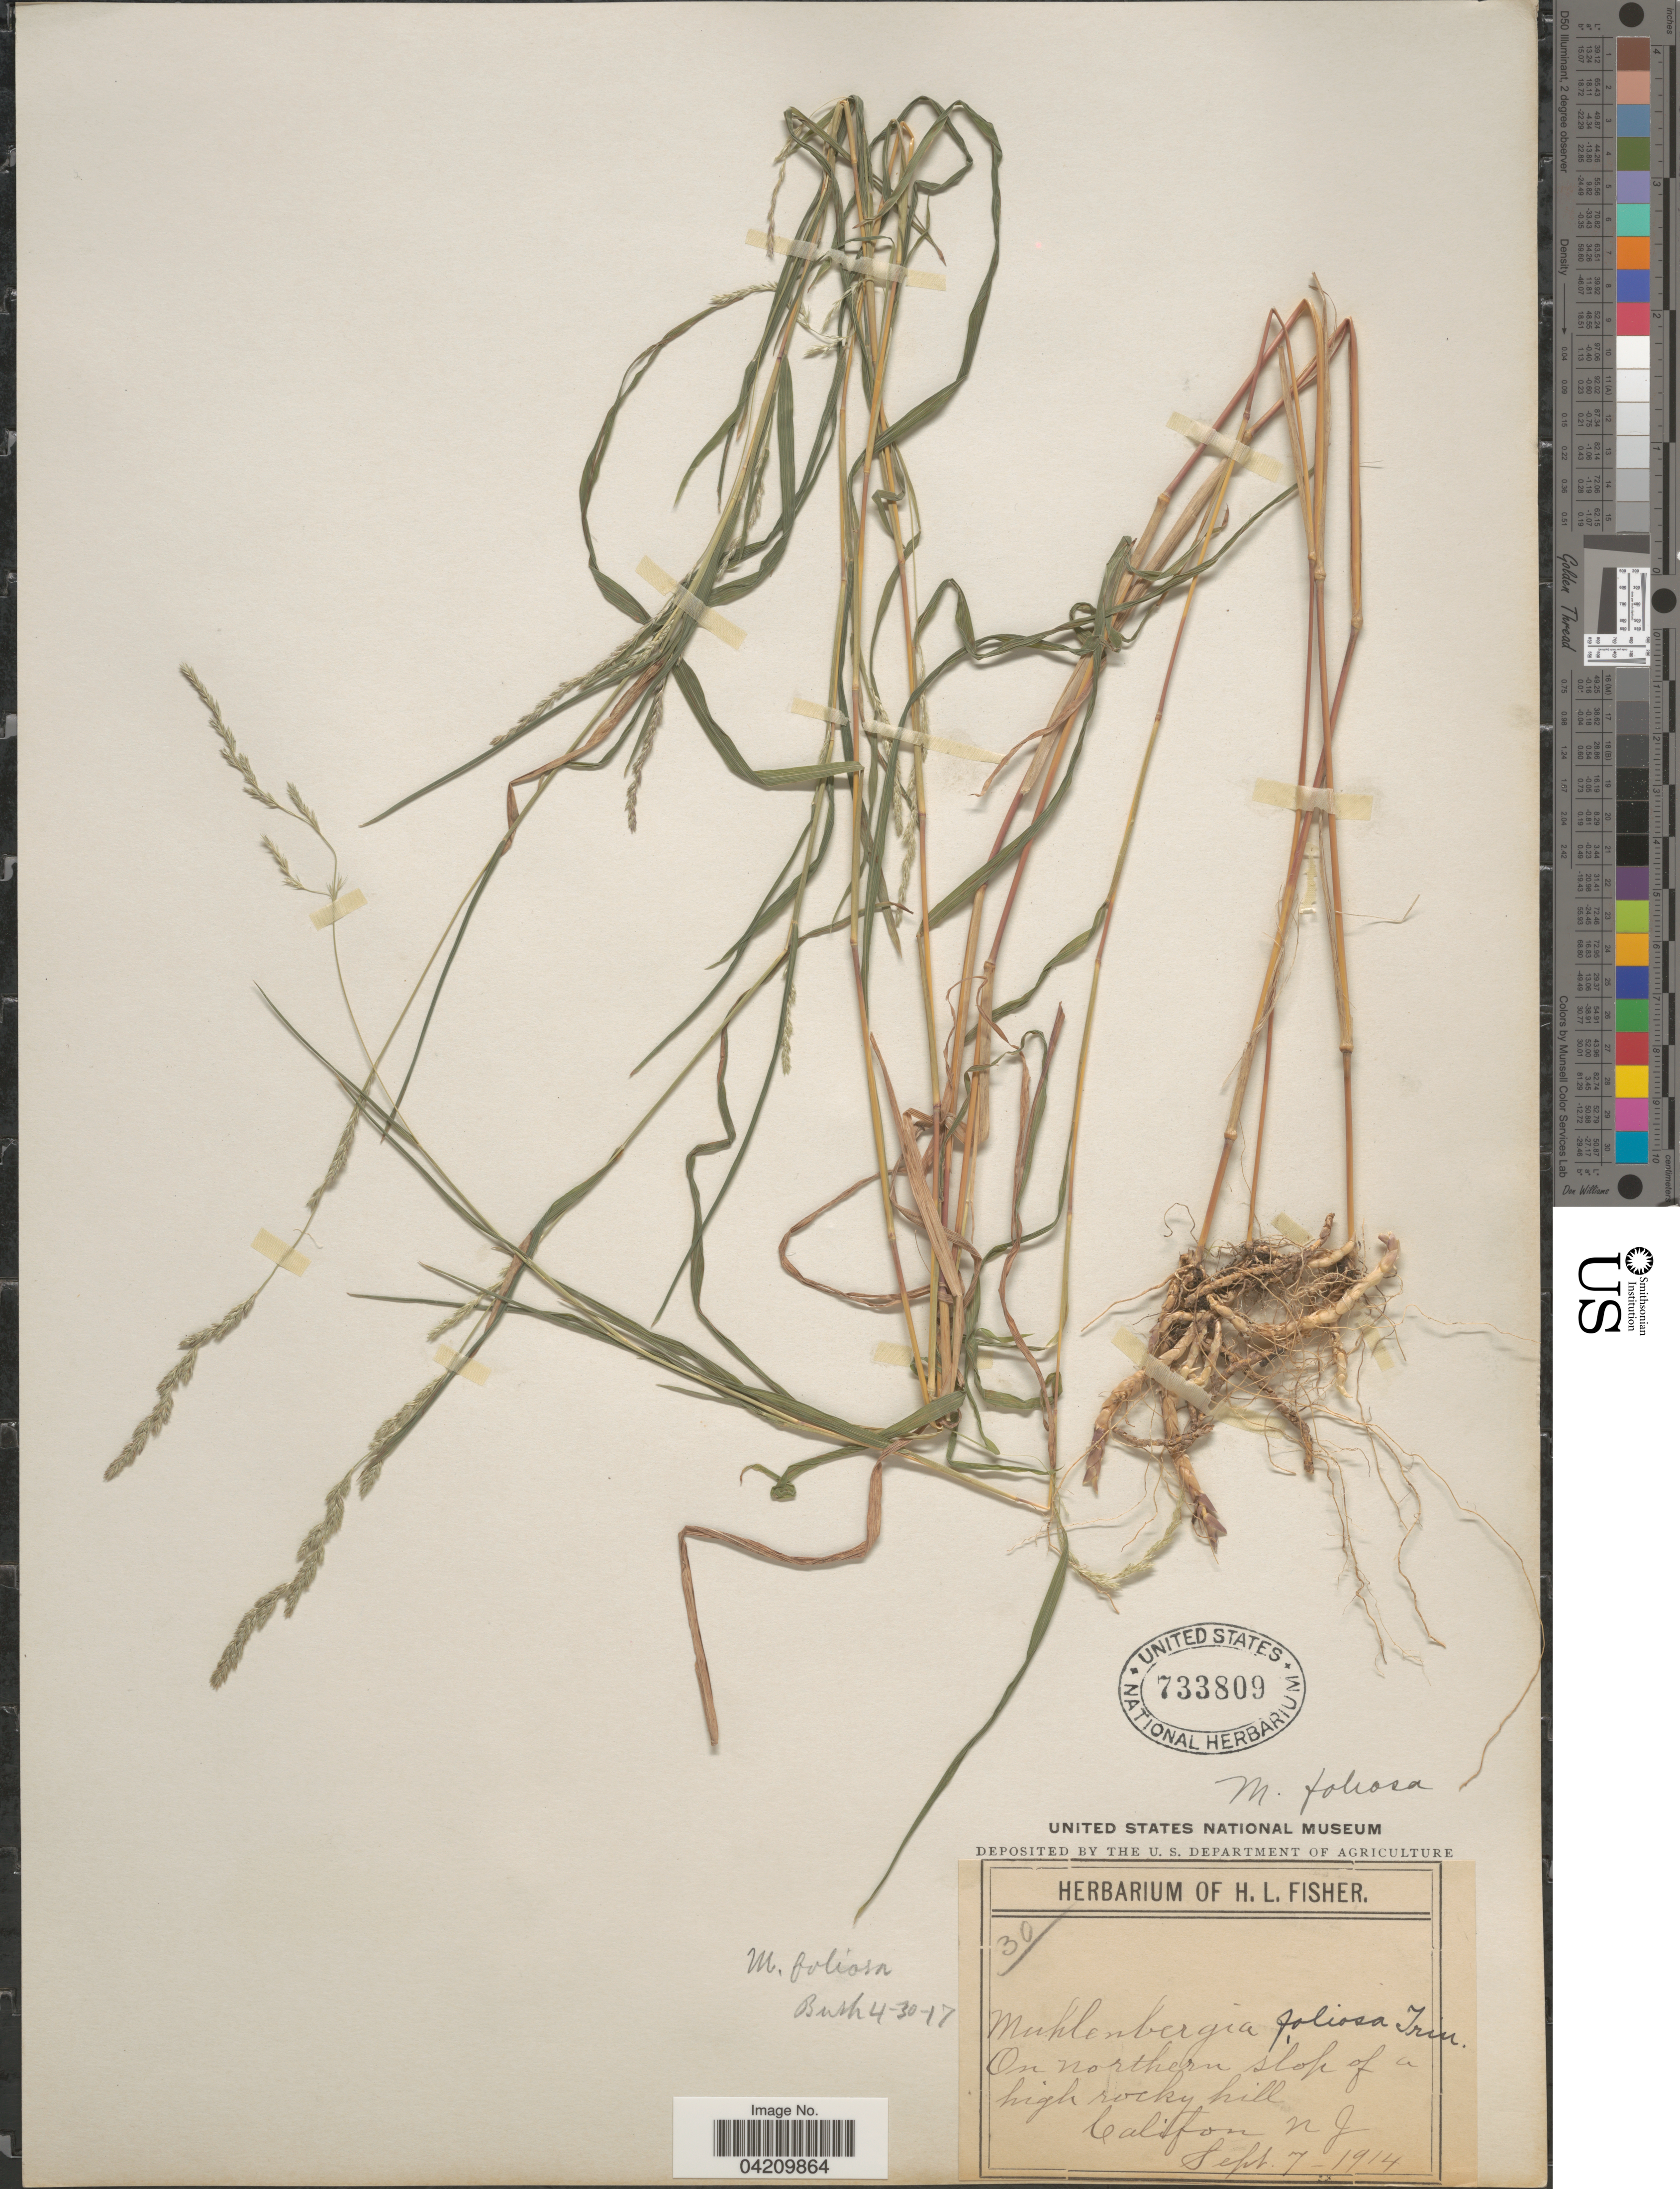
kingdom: Plantae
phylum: Tracheophyta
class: Liliopsida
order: Poales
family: Poaceae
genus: Muhlenbergia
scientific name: Muhlenbergia mexicana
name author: (L.) Trin.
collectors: ex herb. of H. L. Fisher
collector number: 30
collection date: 1914-09-07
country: United States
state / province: New Jersey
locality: On northern slope of a high rocky hill. Califon.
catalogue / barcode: US 733809